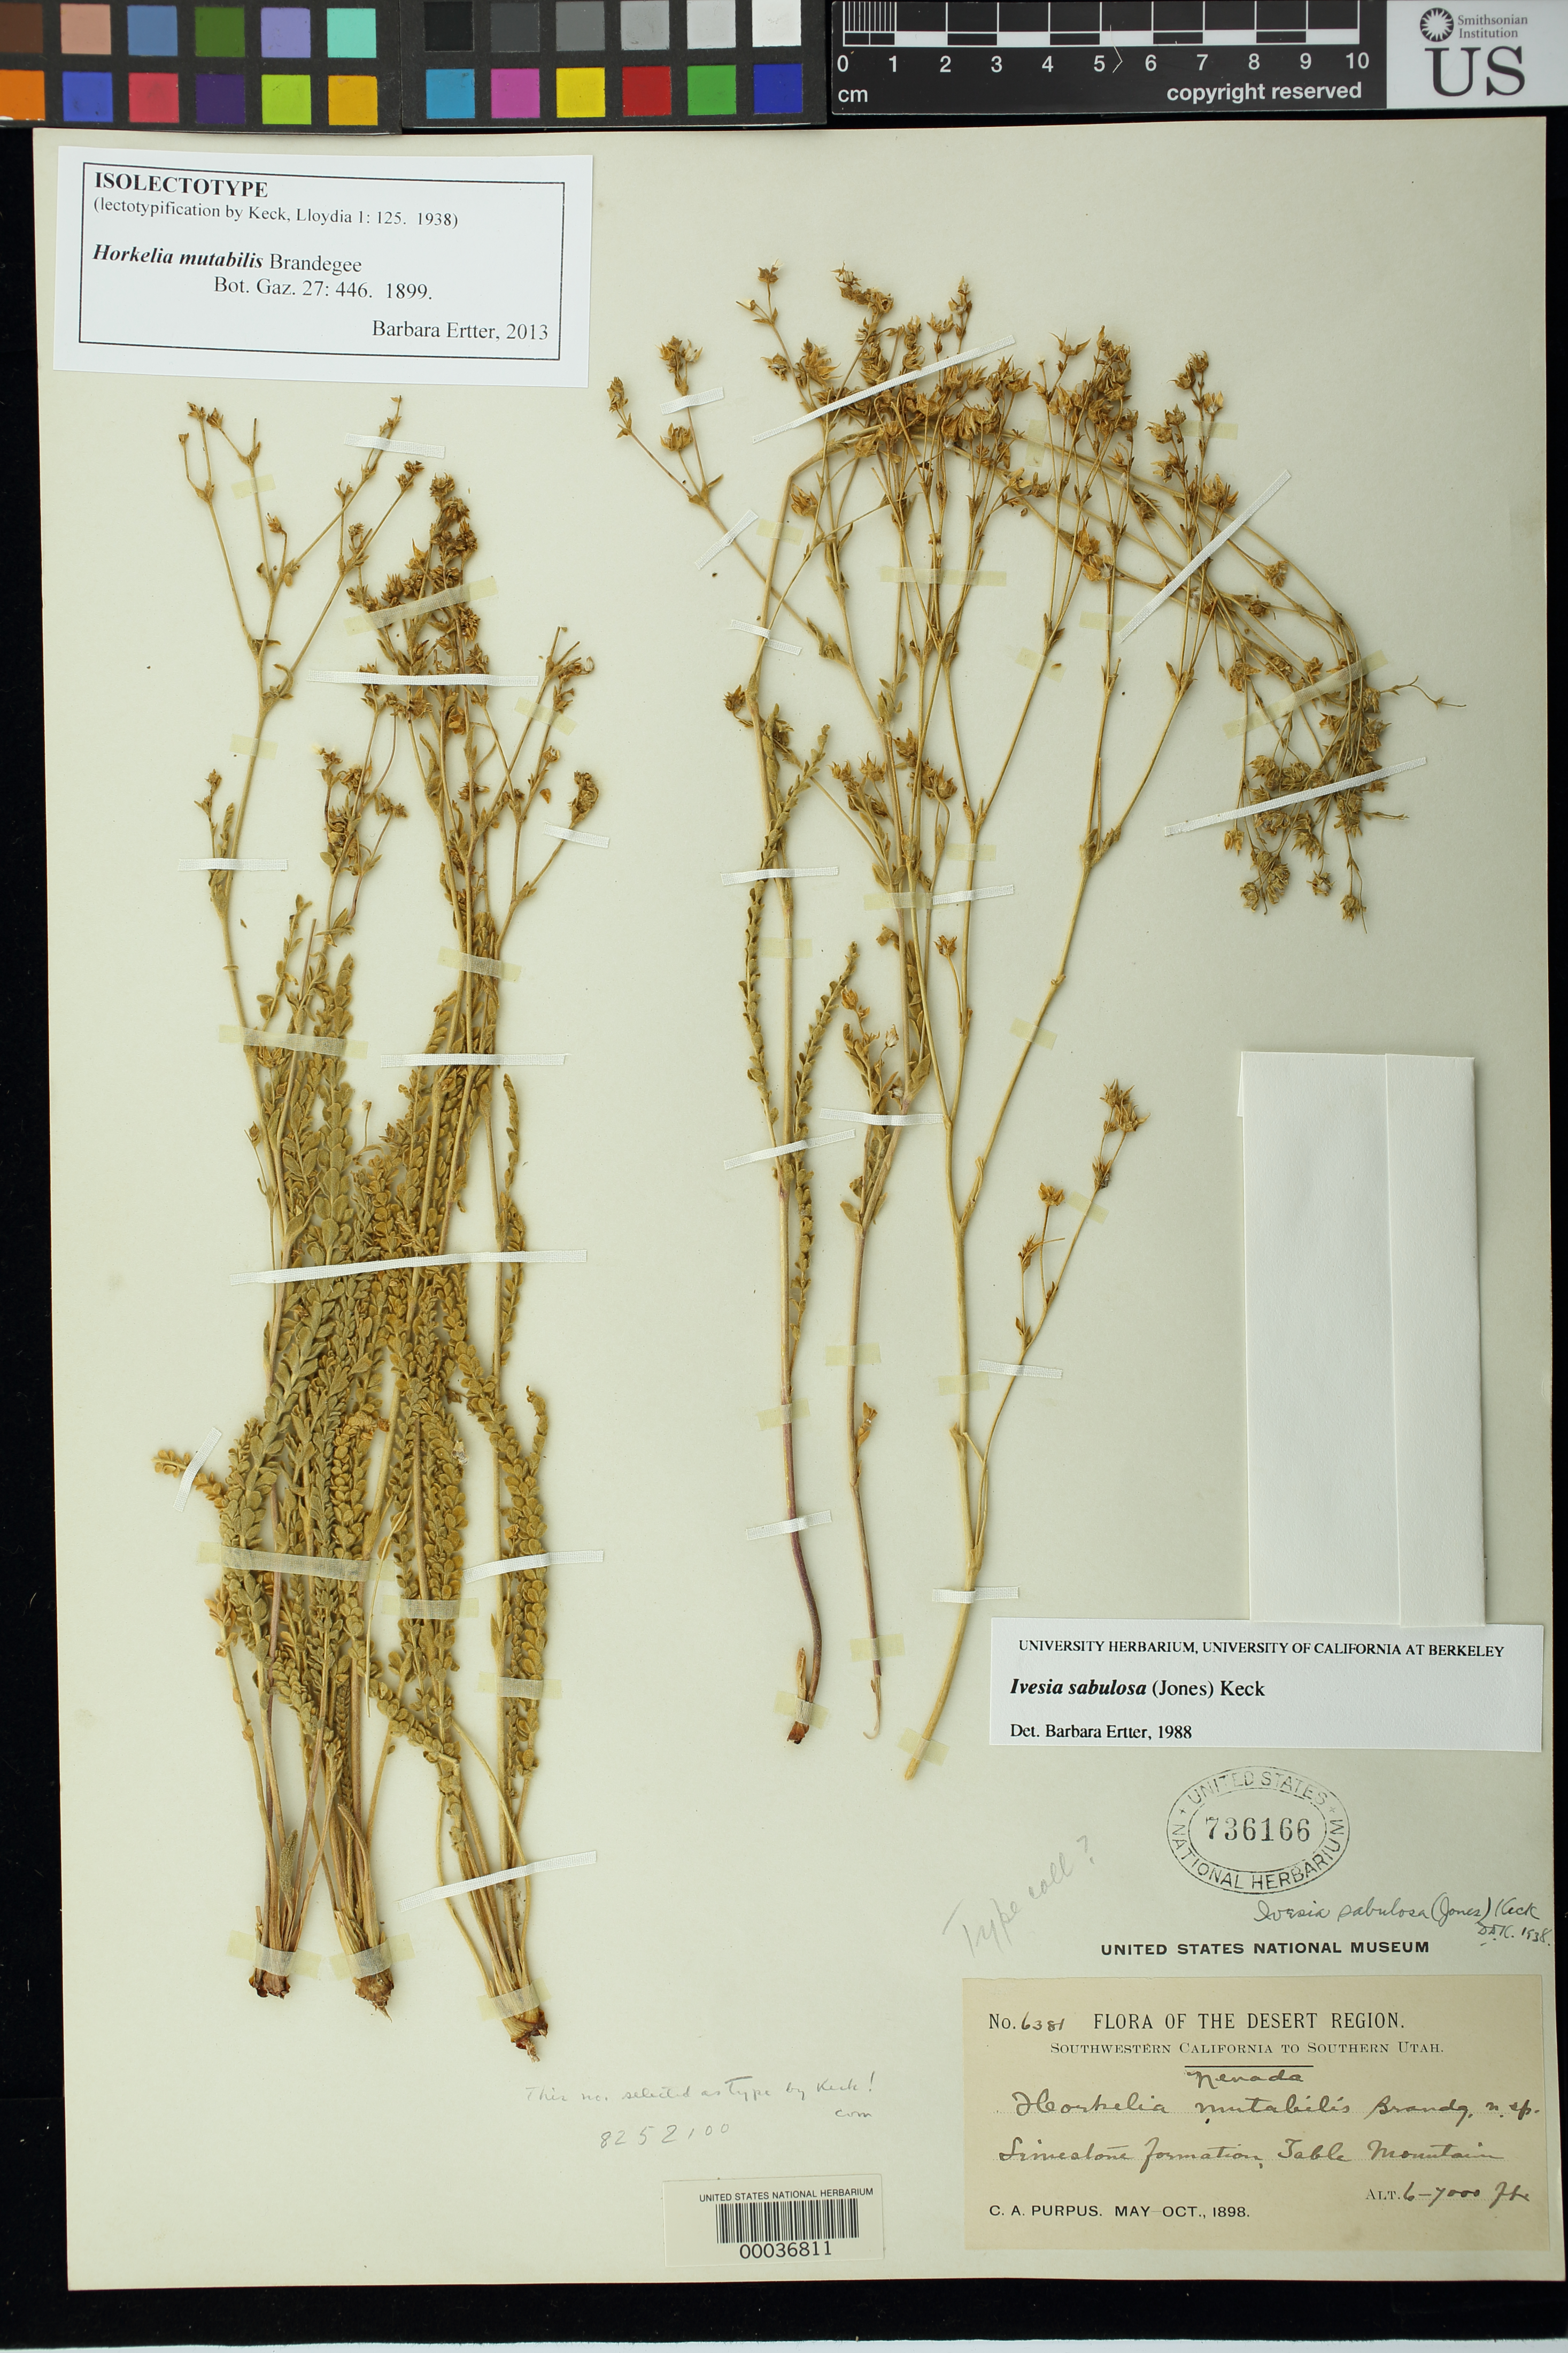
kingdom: Plantae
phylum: Tracheophyta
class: Magnoliopsida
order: Rosales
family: Rosaceae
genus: Horkelia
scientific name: Horkelia mutabilis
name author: Brandegee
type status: Isolectotype; Isosyntype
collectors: C. A. Purpus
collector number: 6381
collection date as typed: May 1898 to -- Oct 1898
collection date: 1898-05/1898-10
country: United States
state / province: Nevada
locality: Table Mountain, limestone formation.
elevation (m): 1829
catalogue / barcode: US 736166